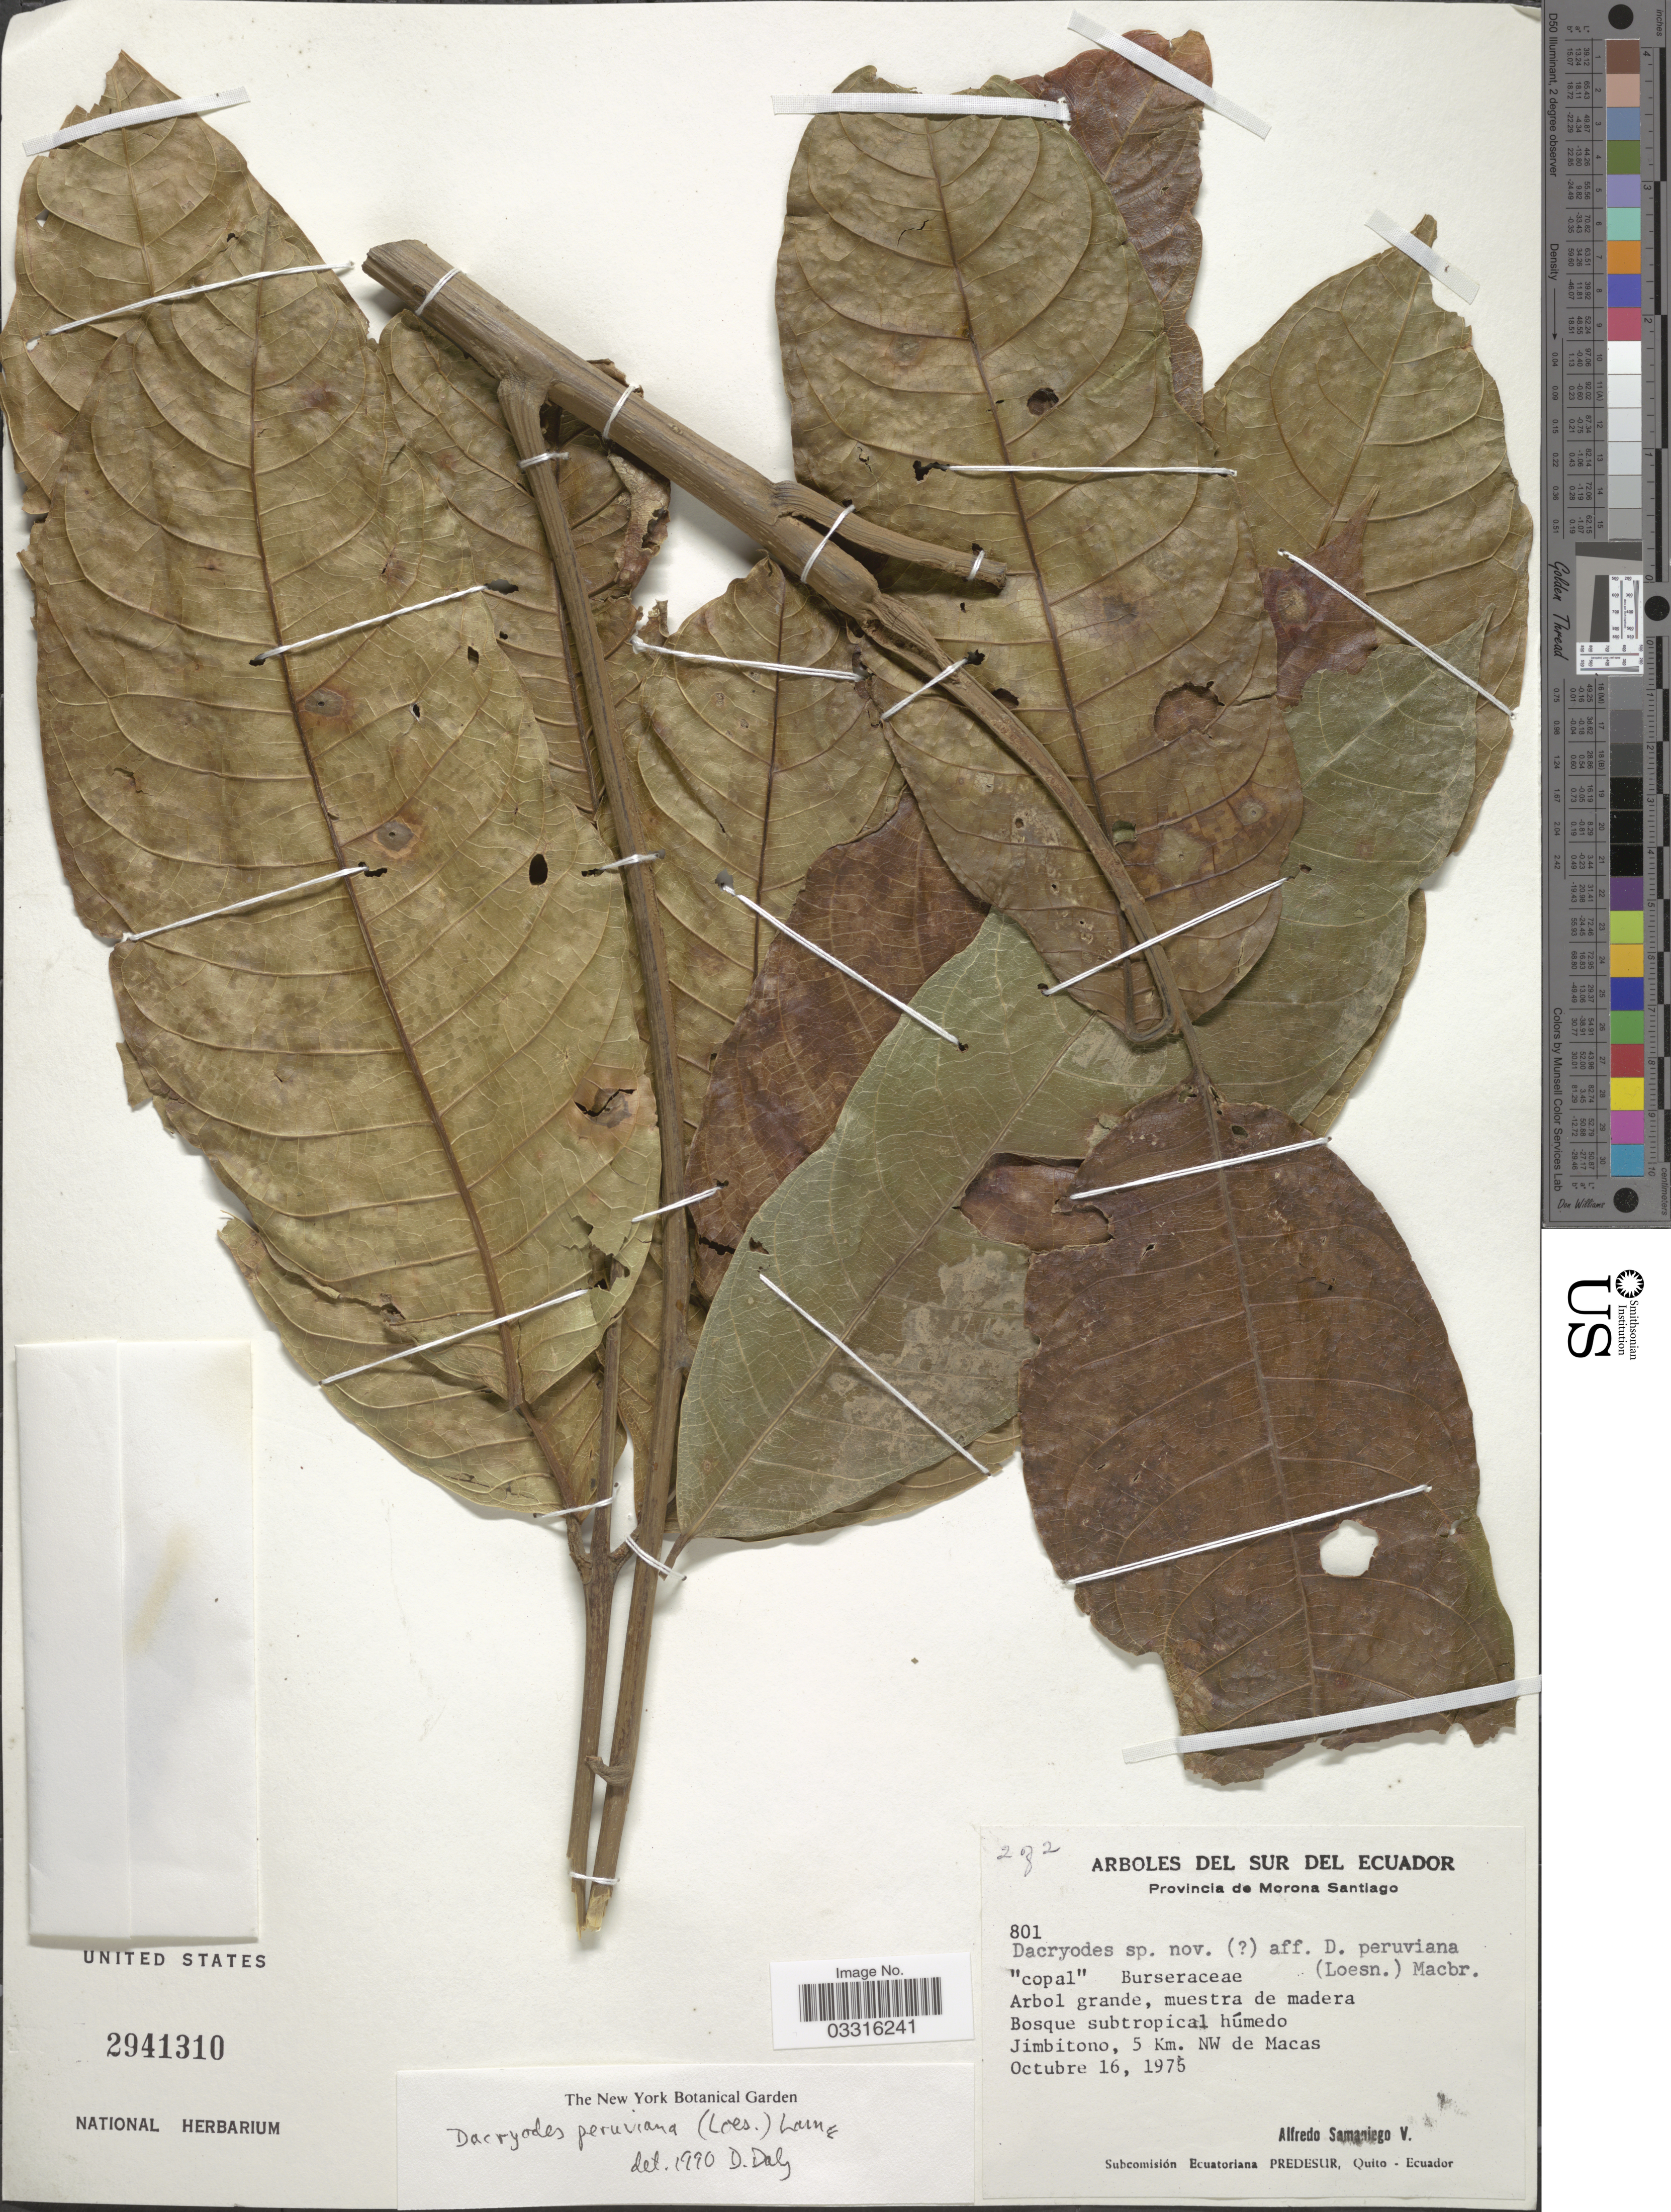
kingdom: Plantae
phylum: Tracheophyta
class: Magnoliopsida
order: Sapindales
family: Burseraceae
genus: Dacryodes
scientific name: Dacryodes peruviana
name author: (Loes.) H.J. Lam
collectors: A. V. Samaniego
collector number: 801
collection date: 1975-10-16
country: Ecuador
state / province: Morona-Santiago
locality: Jimbitono, 5 Km. NW de Macas.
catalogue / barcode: US 2941310